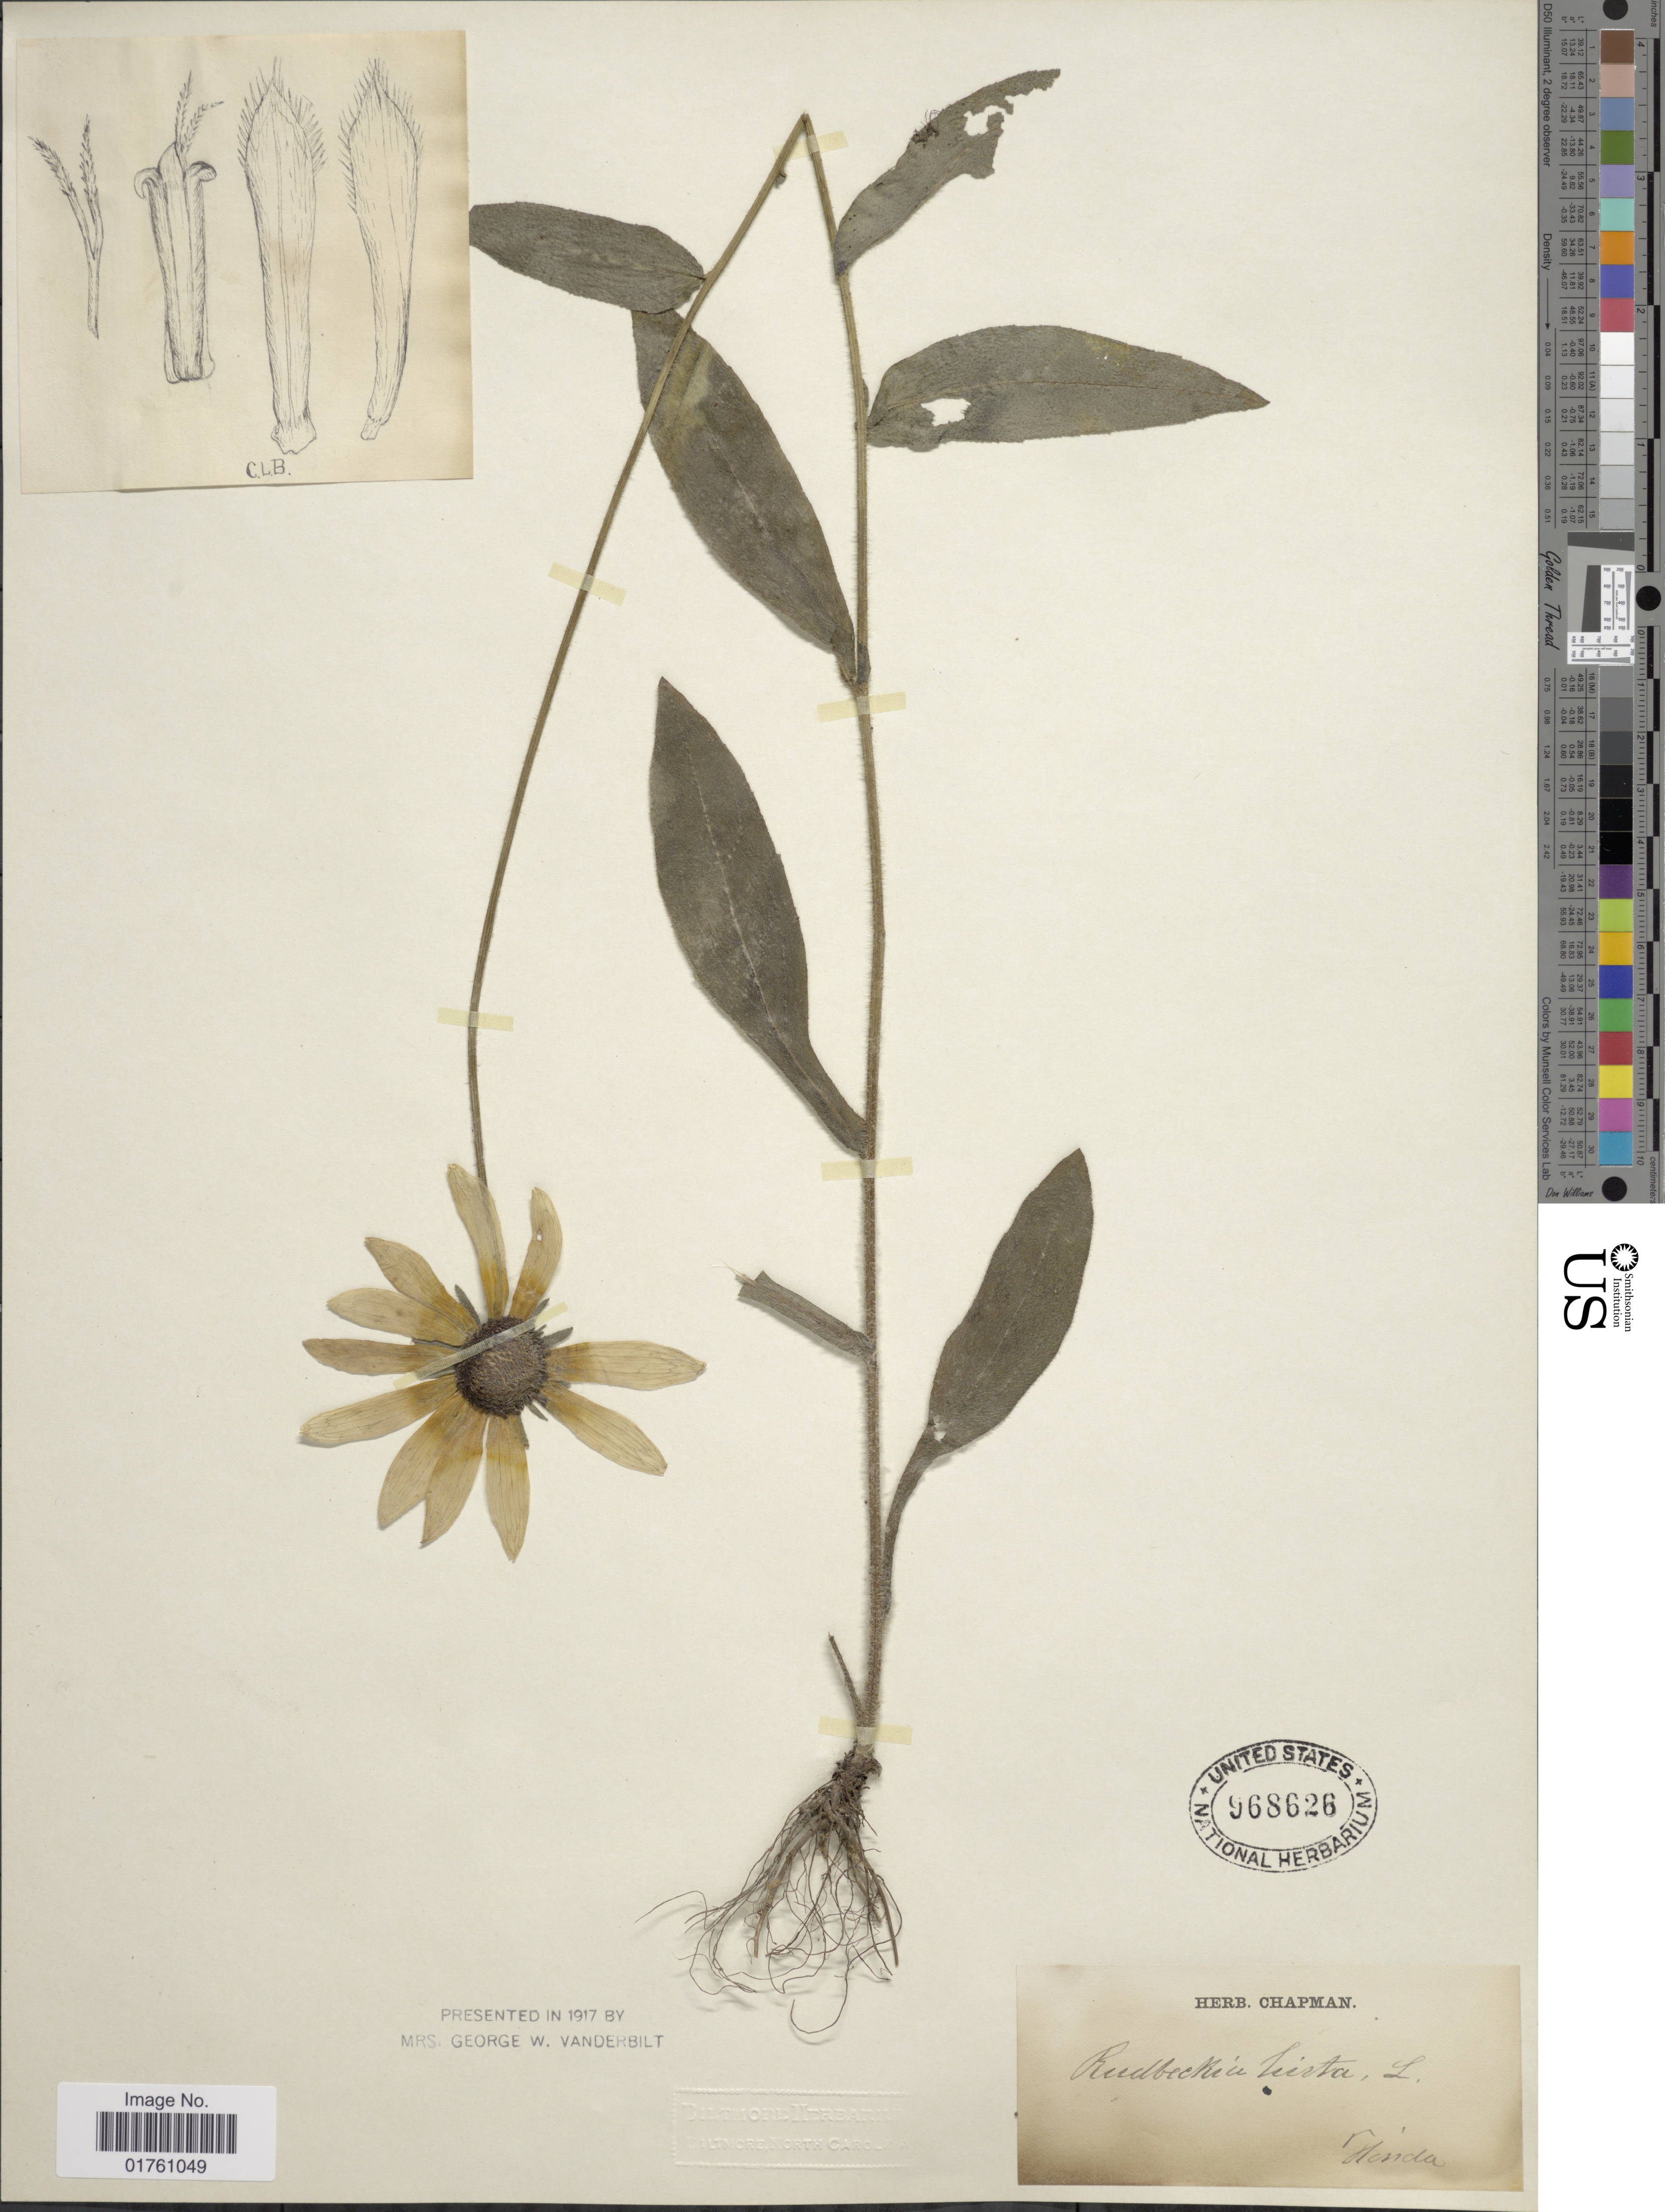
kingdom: Plantae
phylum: Tracheophyta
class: Magnoliopsida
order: Asterales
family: Asteraceae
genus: Rudbeckia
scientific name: Rudbeckia hirta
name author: L.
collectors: ex herb. Chapman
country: United States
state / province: Florida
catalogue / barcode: US 968626